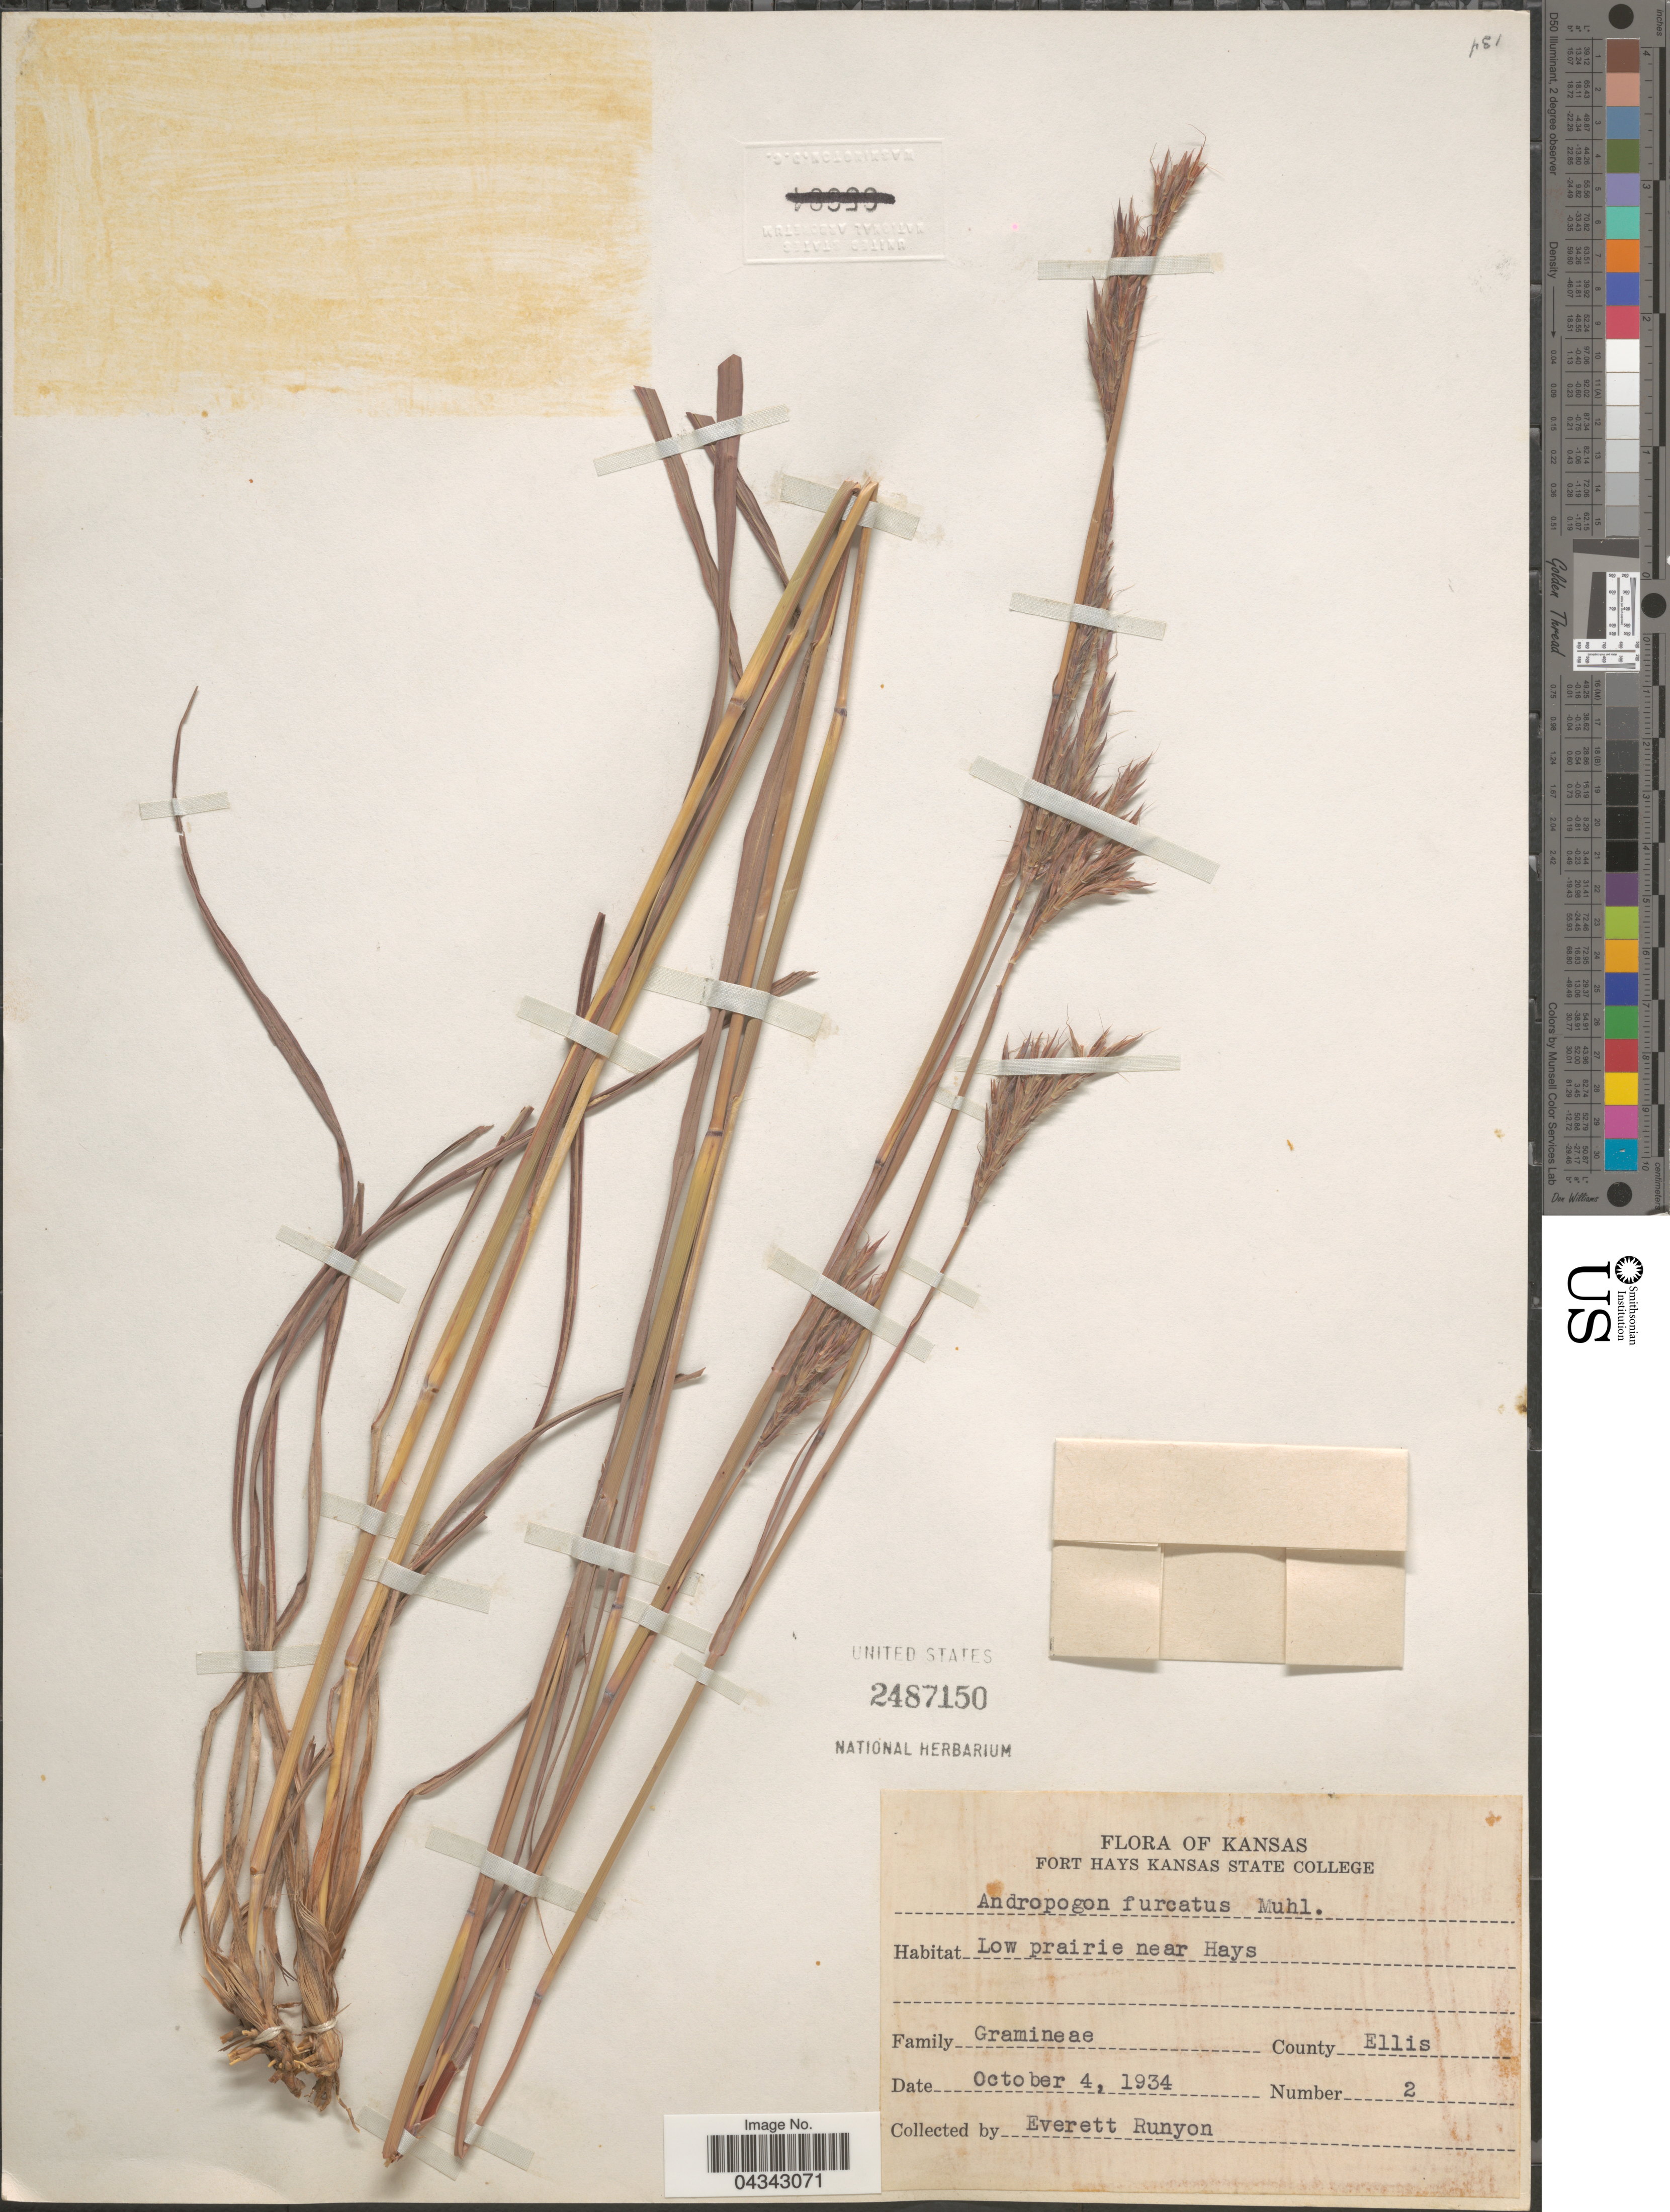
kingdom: Plantae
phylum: Tracheophyta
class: Liliopsida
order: Poales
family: Poaceae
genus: Andropogon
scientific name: Andropogon gerardii subsp. hallii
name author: (Hack.) Wipff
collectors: E. Runyon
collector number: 1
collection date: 1934-10-04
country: United States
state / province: Kansas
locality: County Ellis.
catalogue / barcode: US 2487150